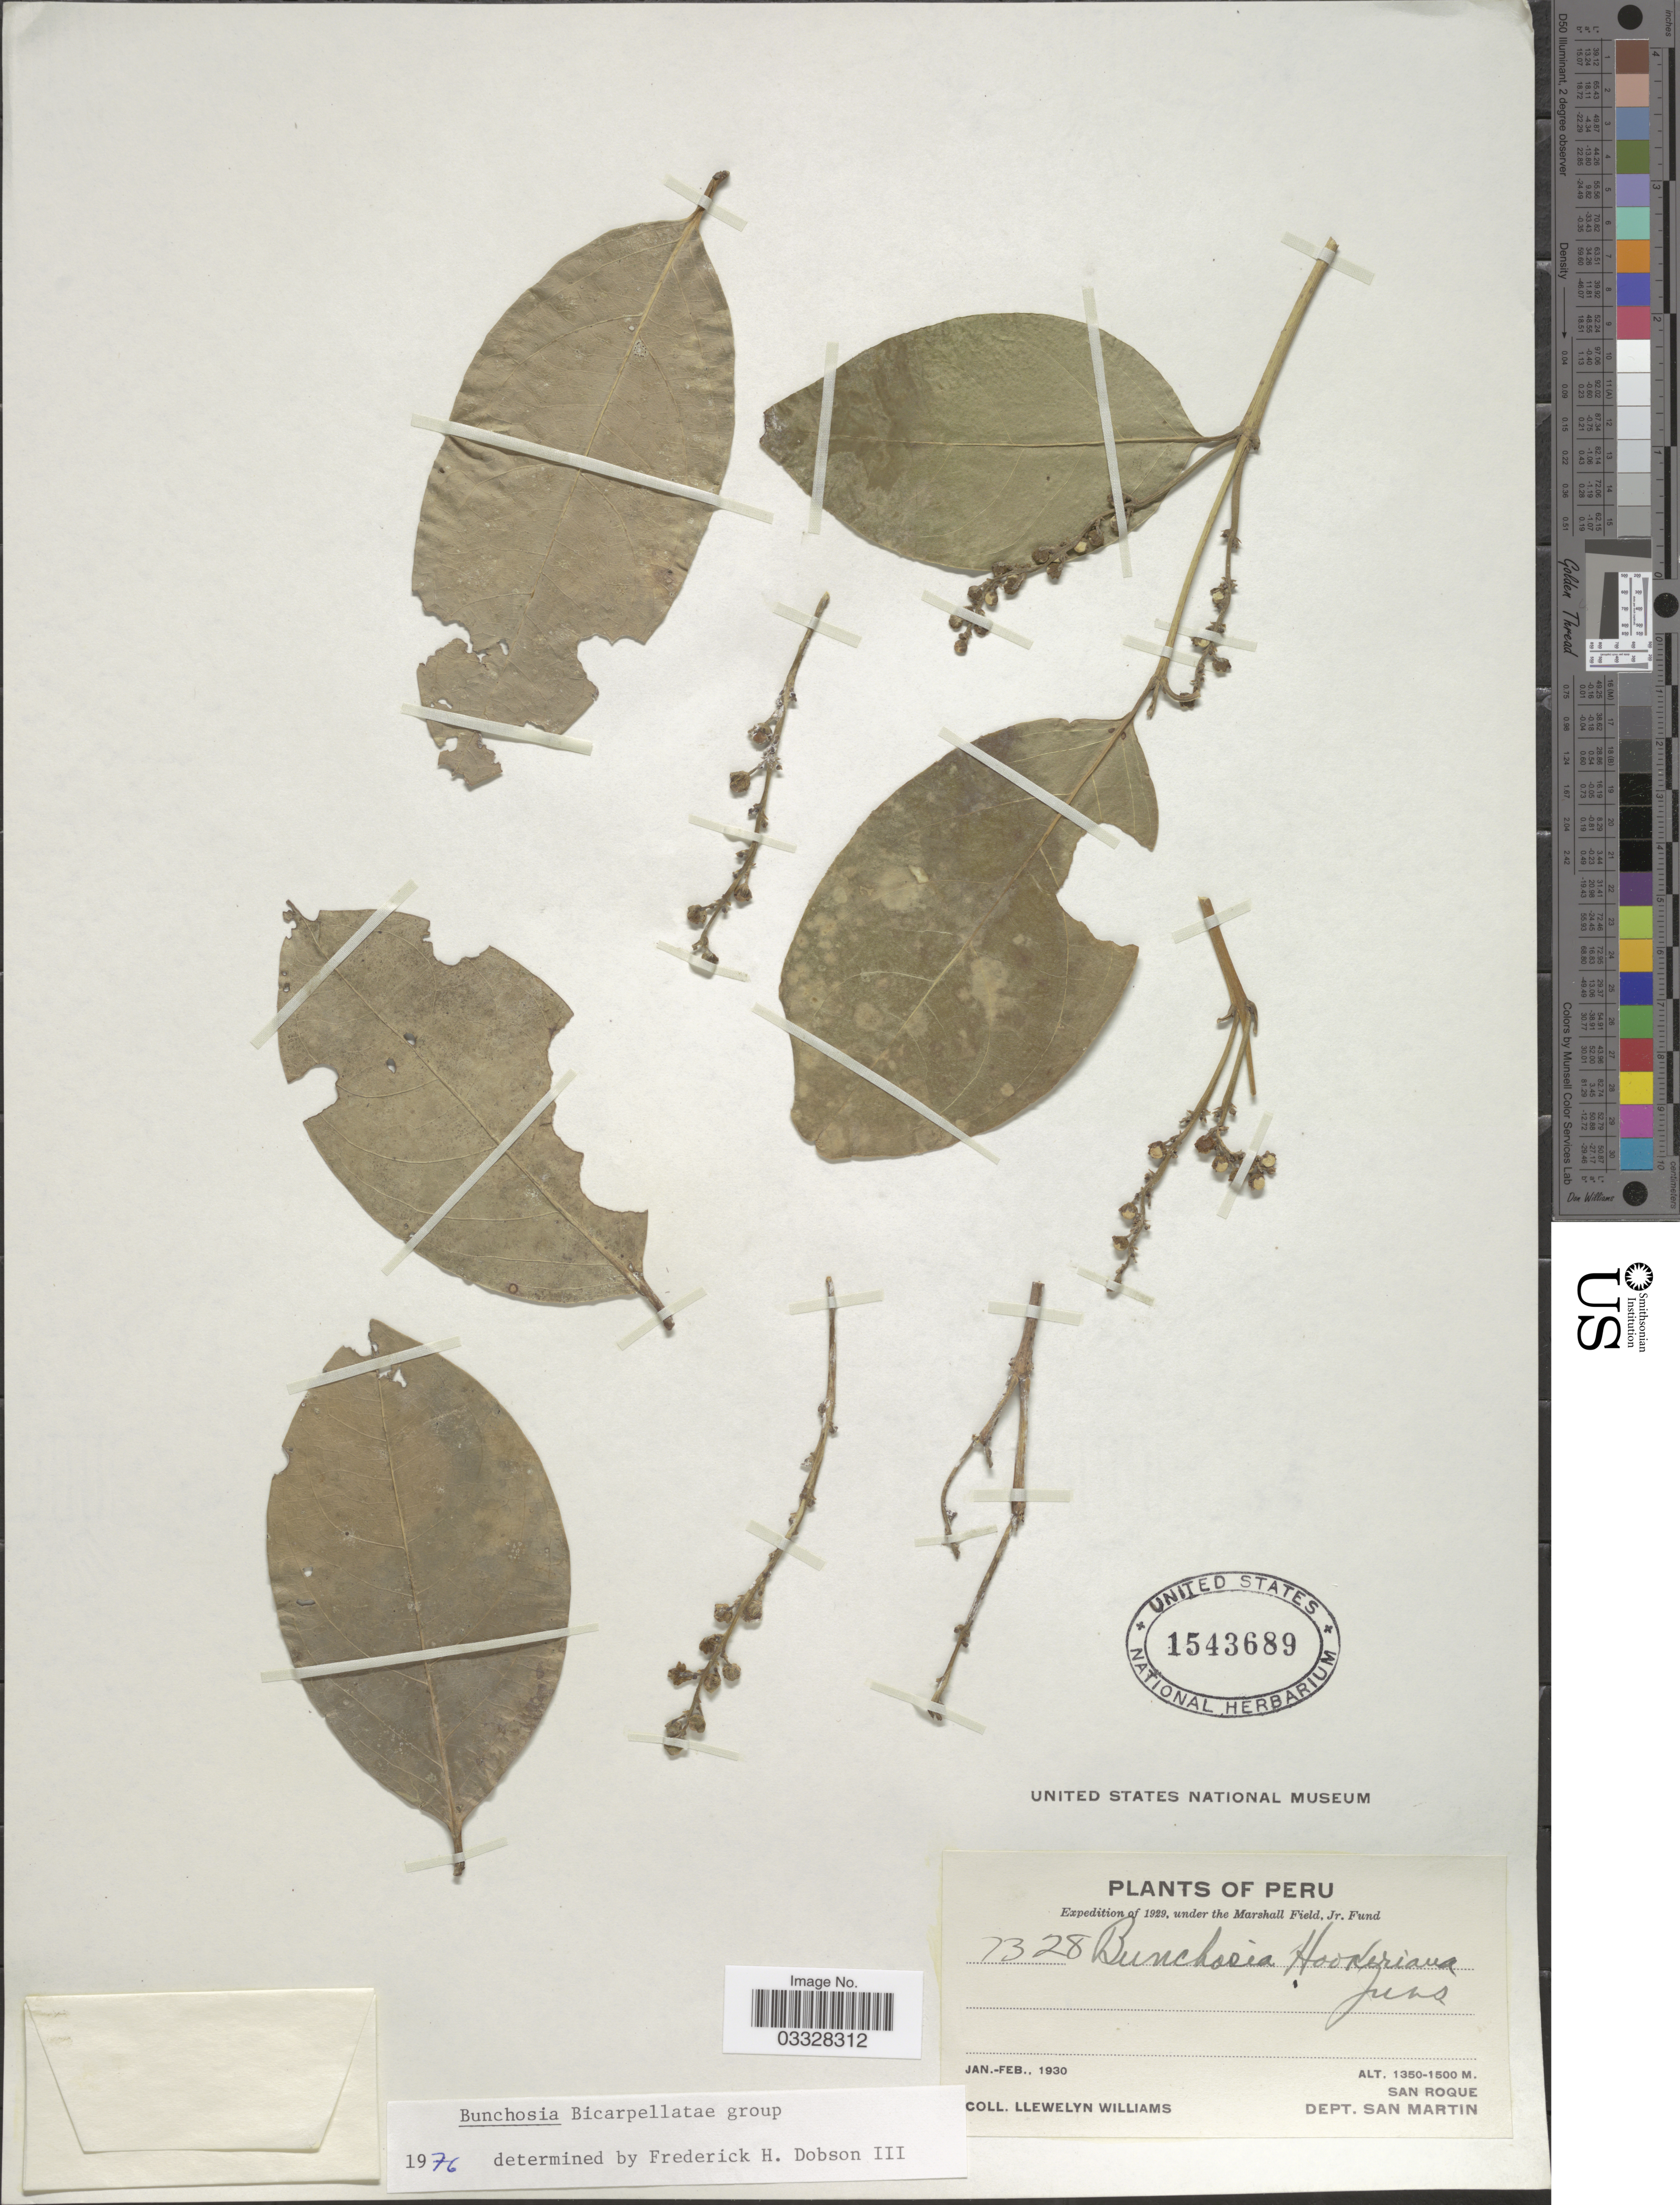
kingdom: Plantae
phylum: Tracheophyta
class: Magnoliopsida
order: Malpighiales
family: Malpighiaceae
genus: Bunchosia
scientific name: Bunchosia hookeriana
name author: A. Juss.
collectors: Ll. Williams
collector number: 7328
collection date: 1930-01/1930-02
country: Peru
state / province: San Martín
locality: San Roque. Dept. San Martin.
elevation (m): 1350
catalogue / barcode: US 1543689